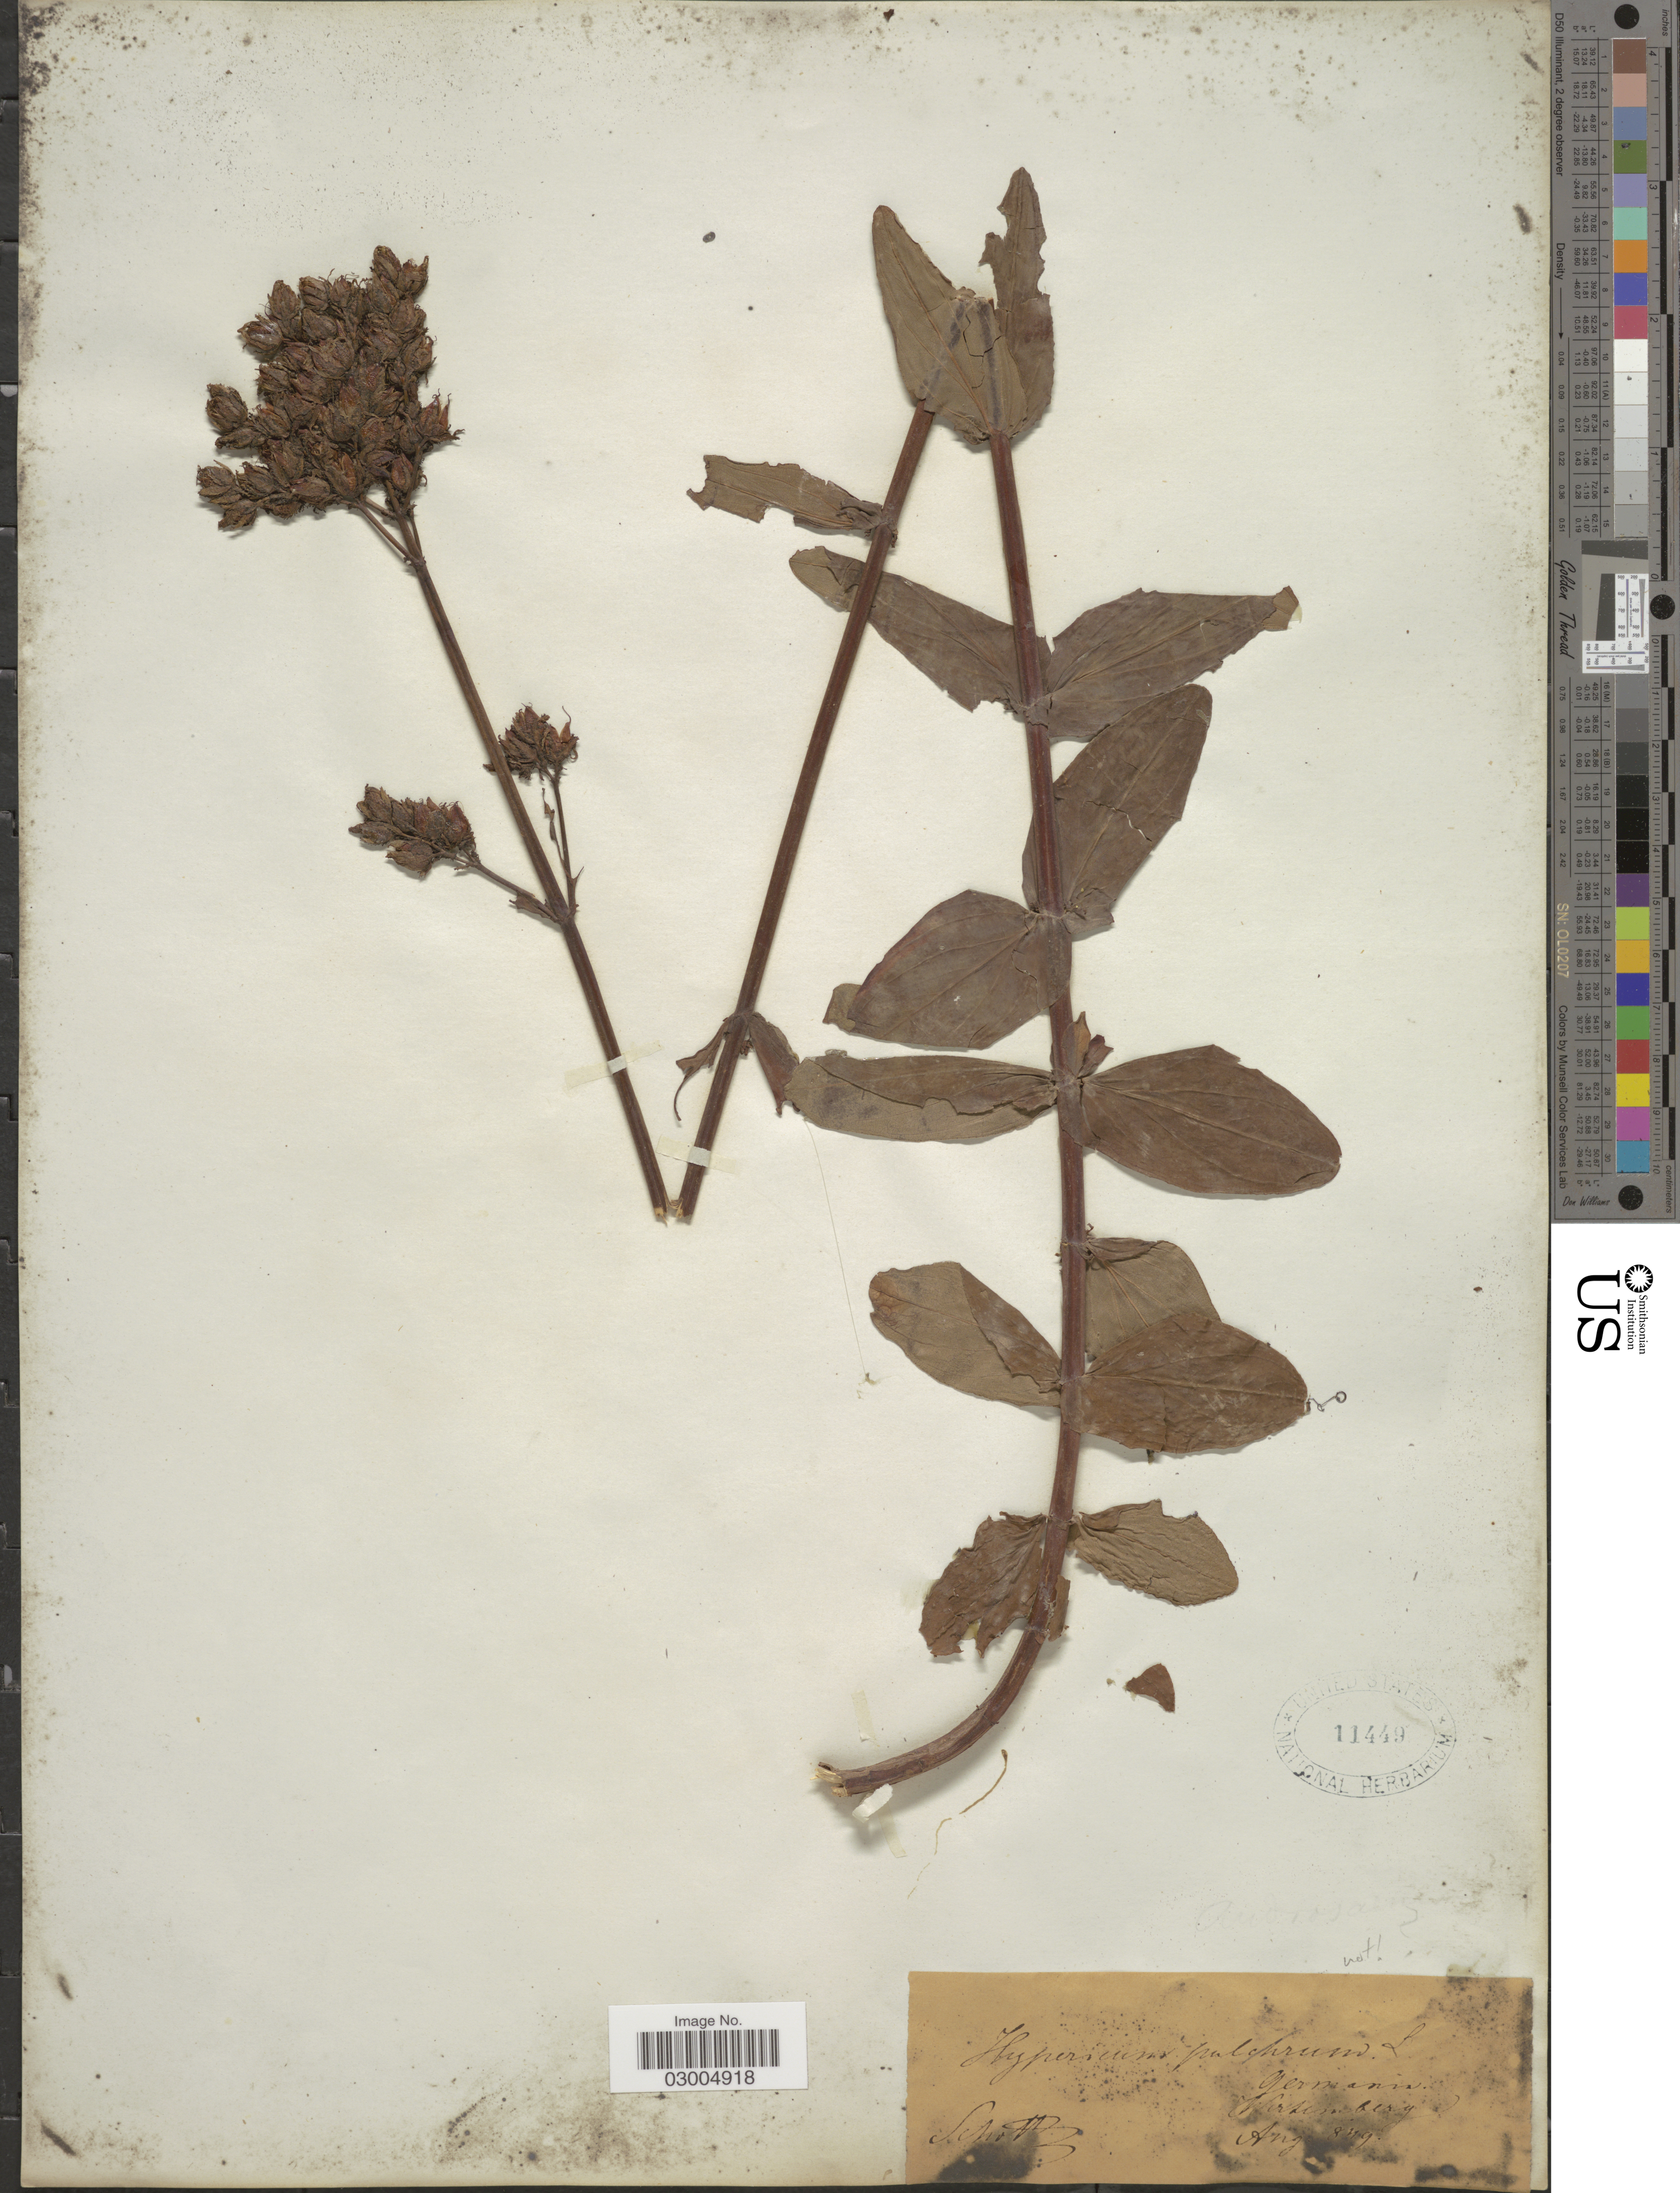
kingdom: Plantae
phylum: Tracheophyta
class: Magnoliopsida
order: Malpighiales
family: Hypericaceae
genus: Hypericum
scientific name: Hypericum sp.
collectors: -. Schottz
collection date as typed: Transcribed d/m/y: 8/8/49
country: Germany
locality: [illegible text] senberg.[interpreted]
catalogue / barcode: US 11449